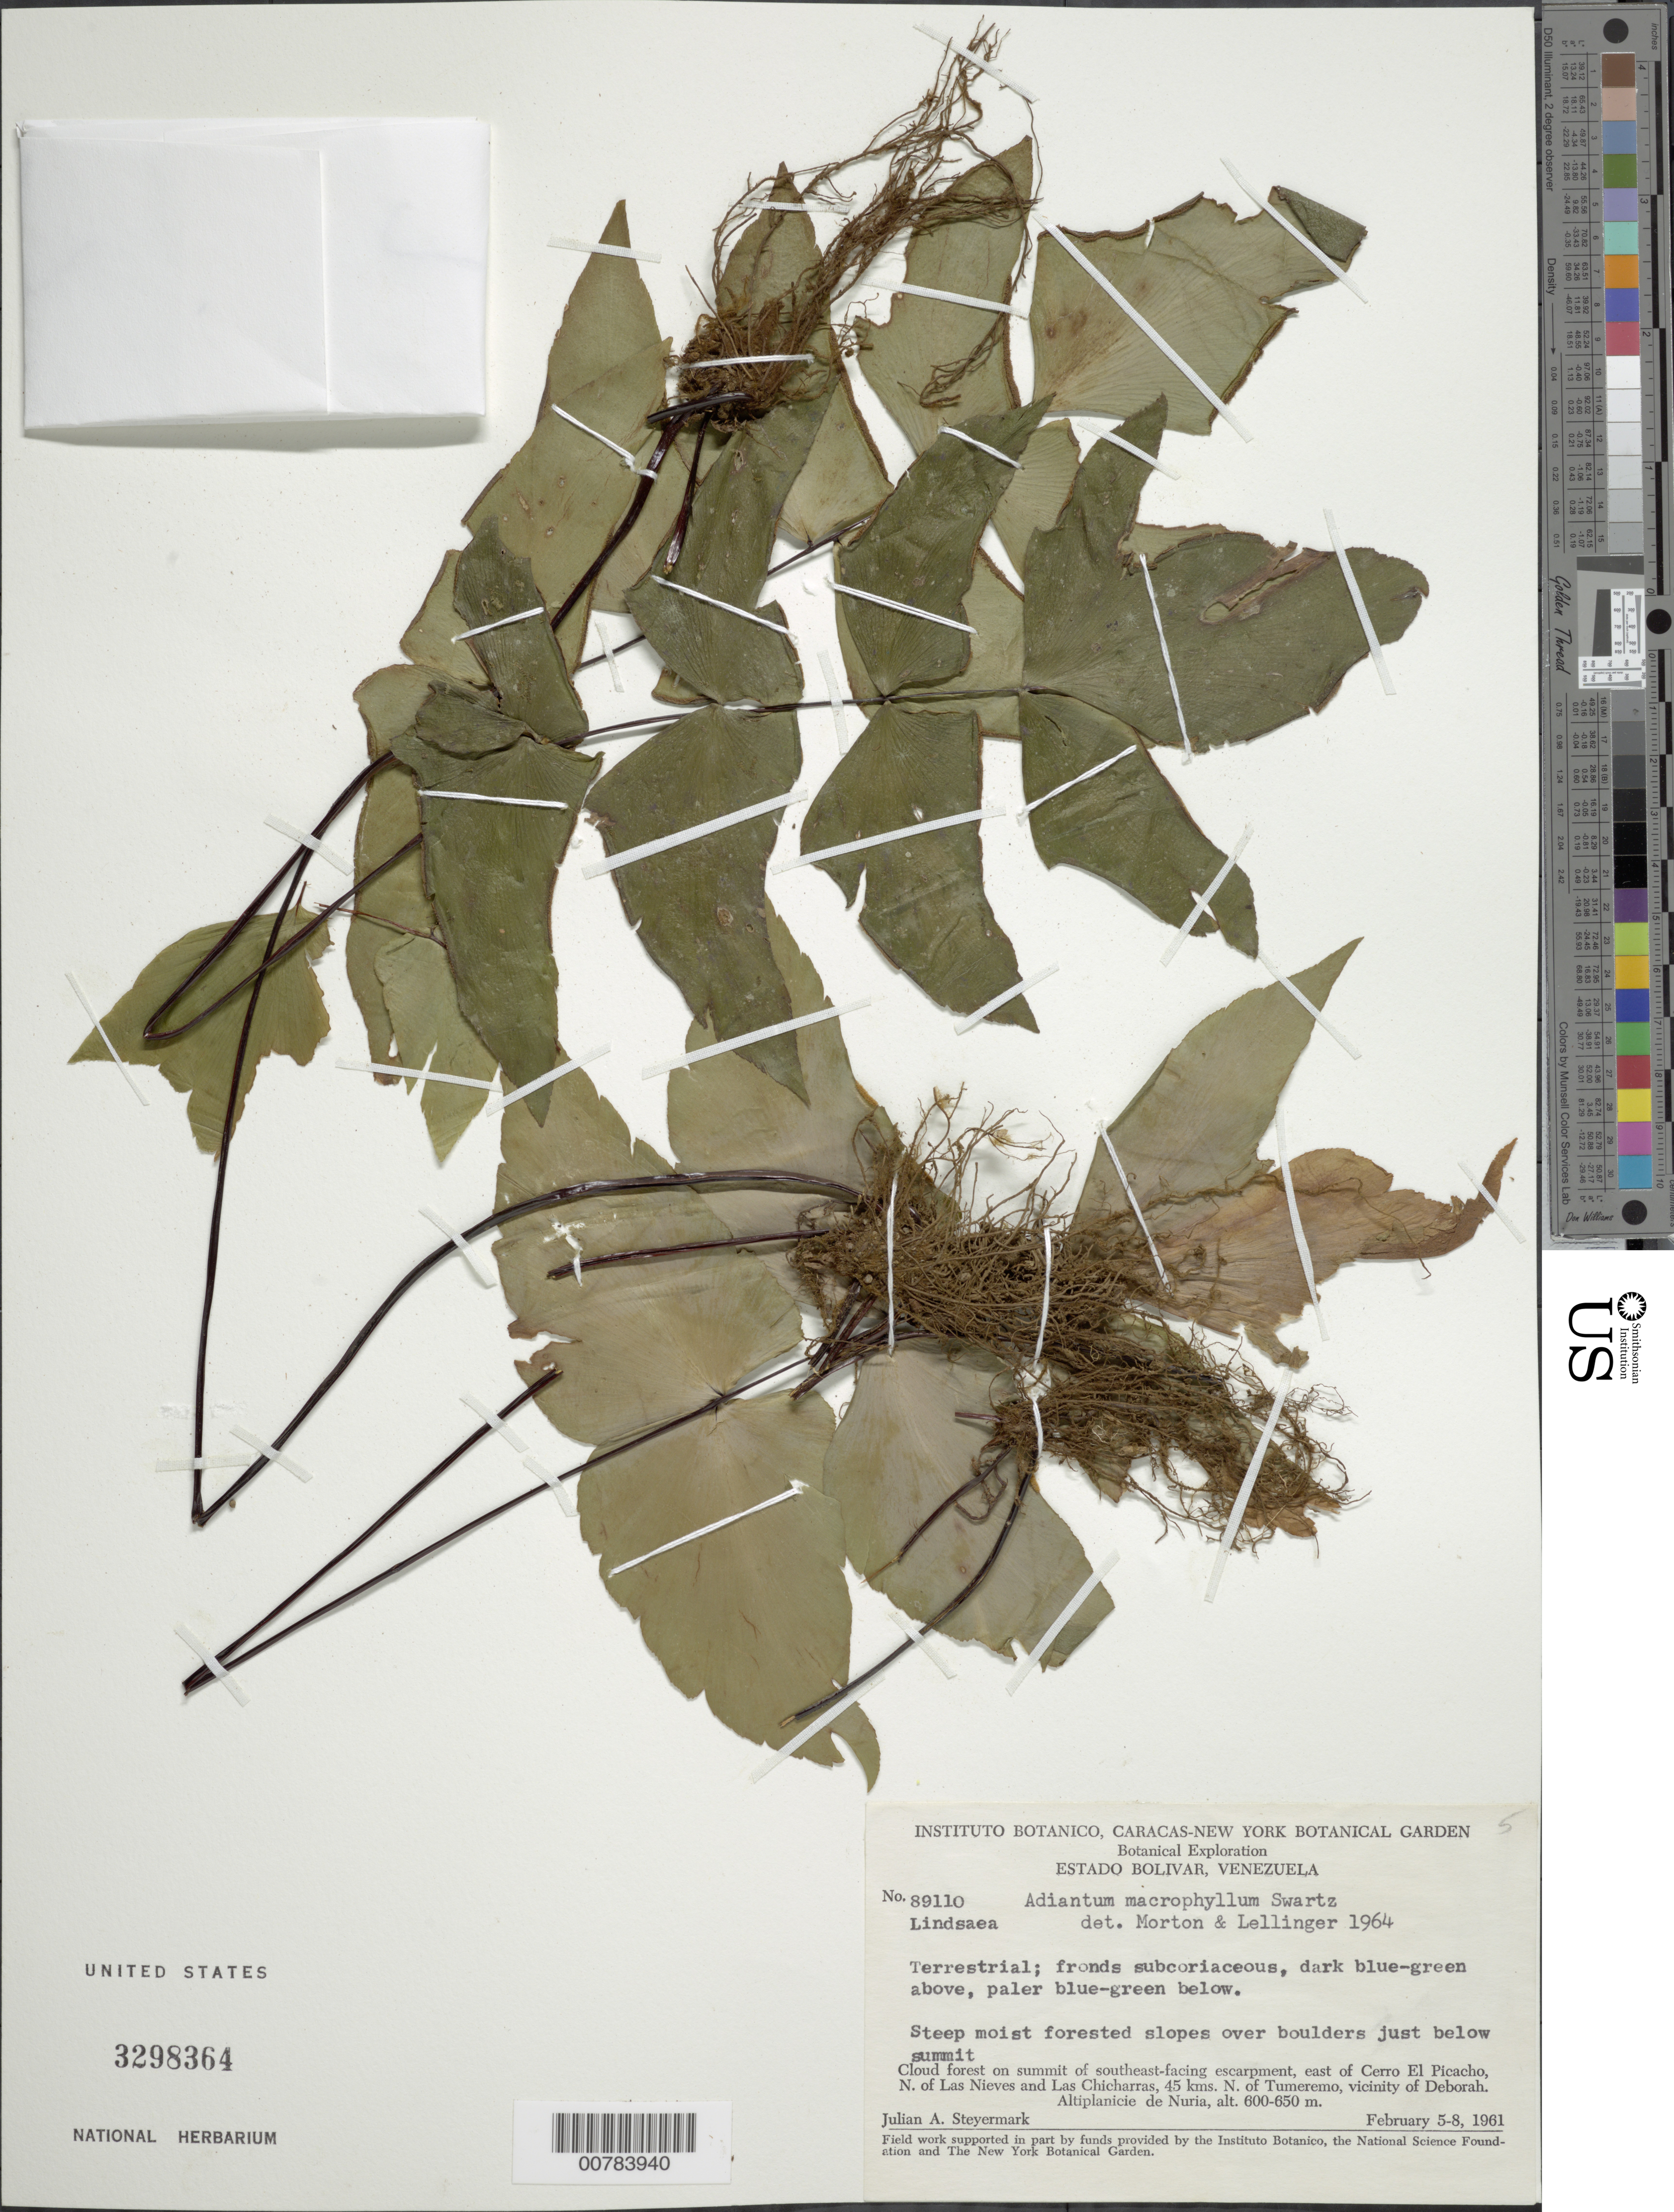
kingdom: Plantae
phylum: Tracheophyta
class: Polypodiopsida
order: Polypodiales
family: Pteridaceae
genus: Adiantum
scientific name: Adiantum macrophyllum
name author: Sw.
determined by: Morton, C. V.; Lellinger, D. B.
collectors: J. Steyermark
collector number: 89110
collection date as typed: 5-Feb-61 to 8 February, 1961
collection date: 1961-02-05/1961-02-08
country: Venezuela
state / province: Bolívar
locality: Cerro El Picacho, N of Las Nieves & Las Chicharras, 45 km N of Tumeremo, vic of Deborah, Altiplanicie de Nuria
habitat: Cloud forest on summit, steep moist forested slopes over boulders just below summit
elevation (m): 600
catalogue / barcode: US 3298364